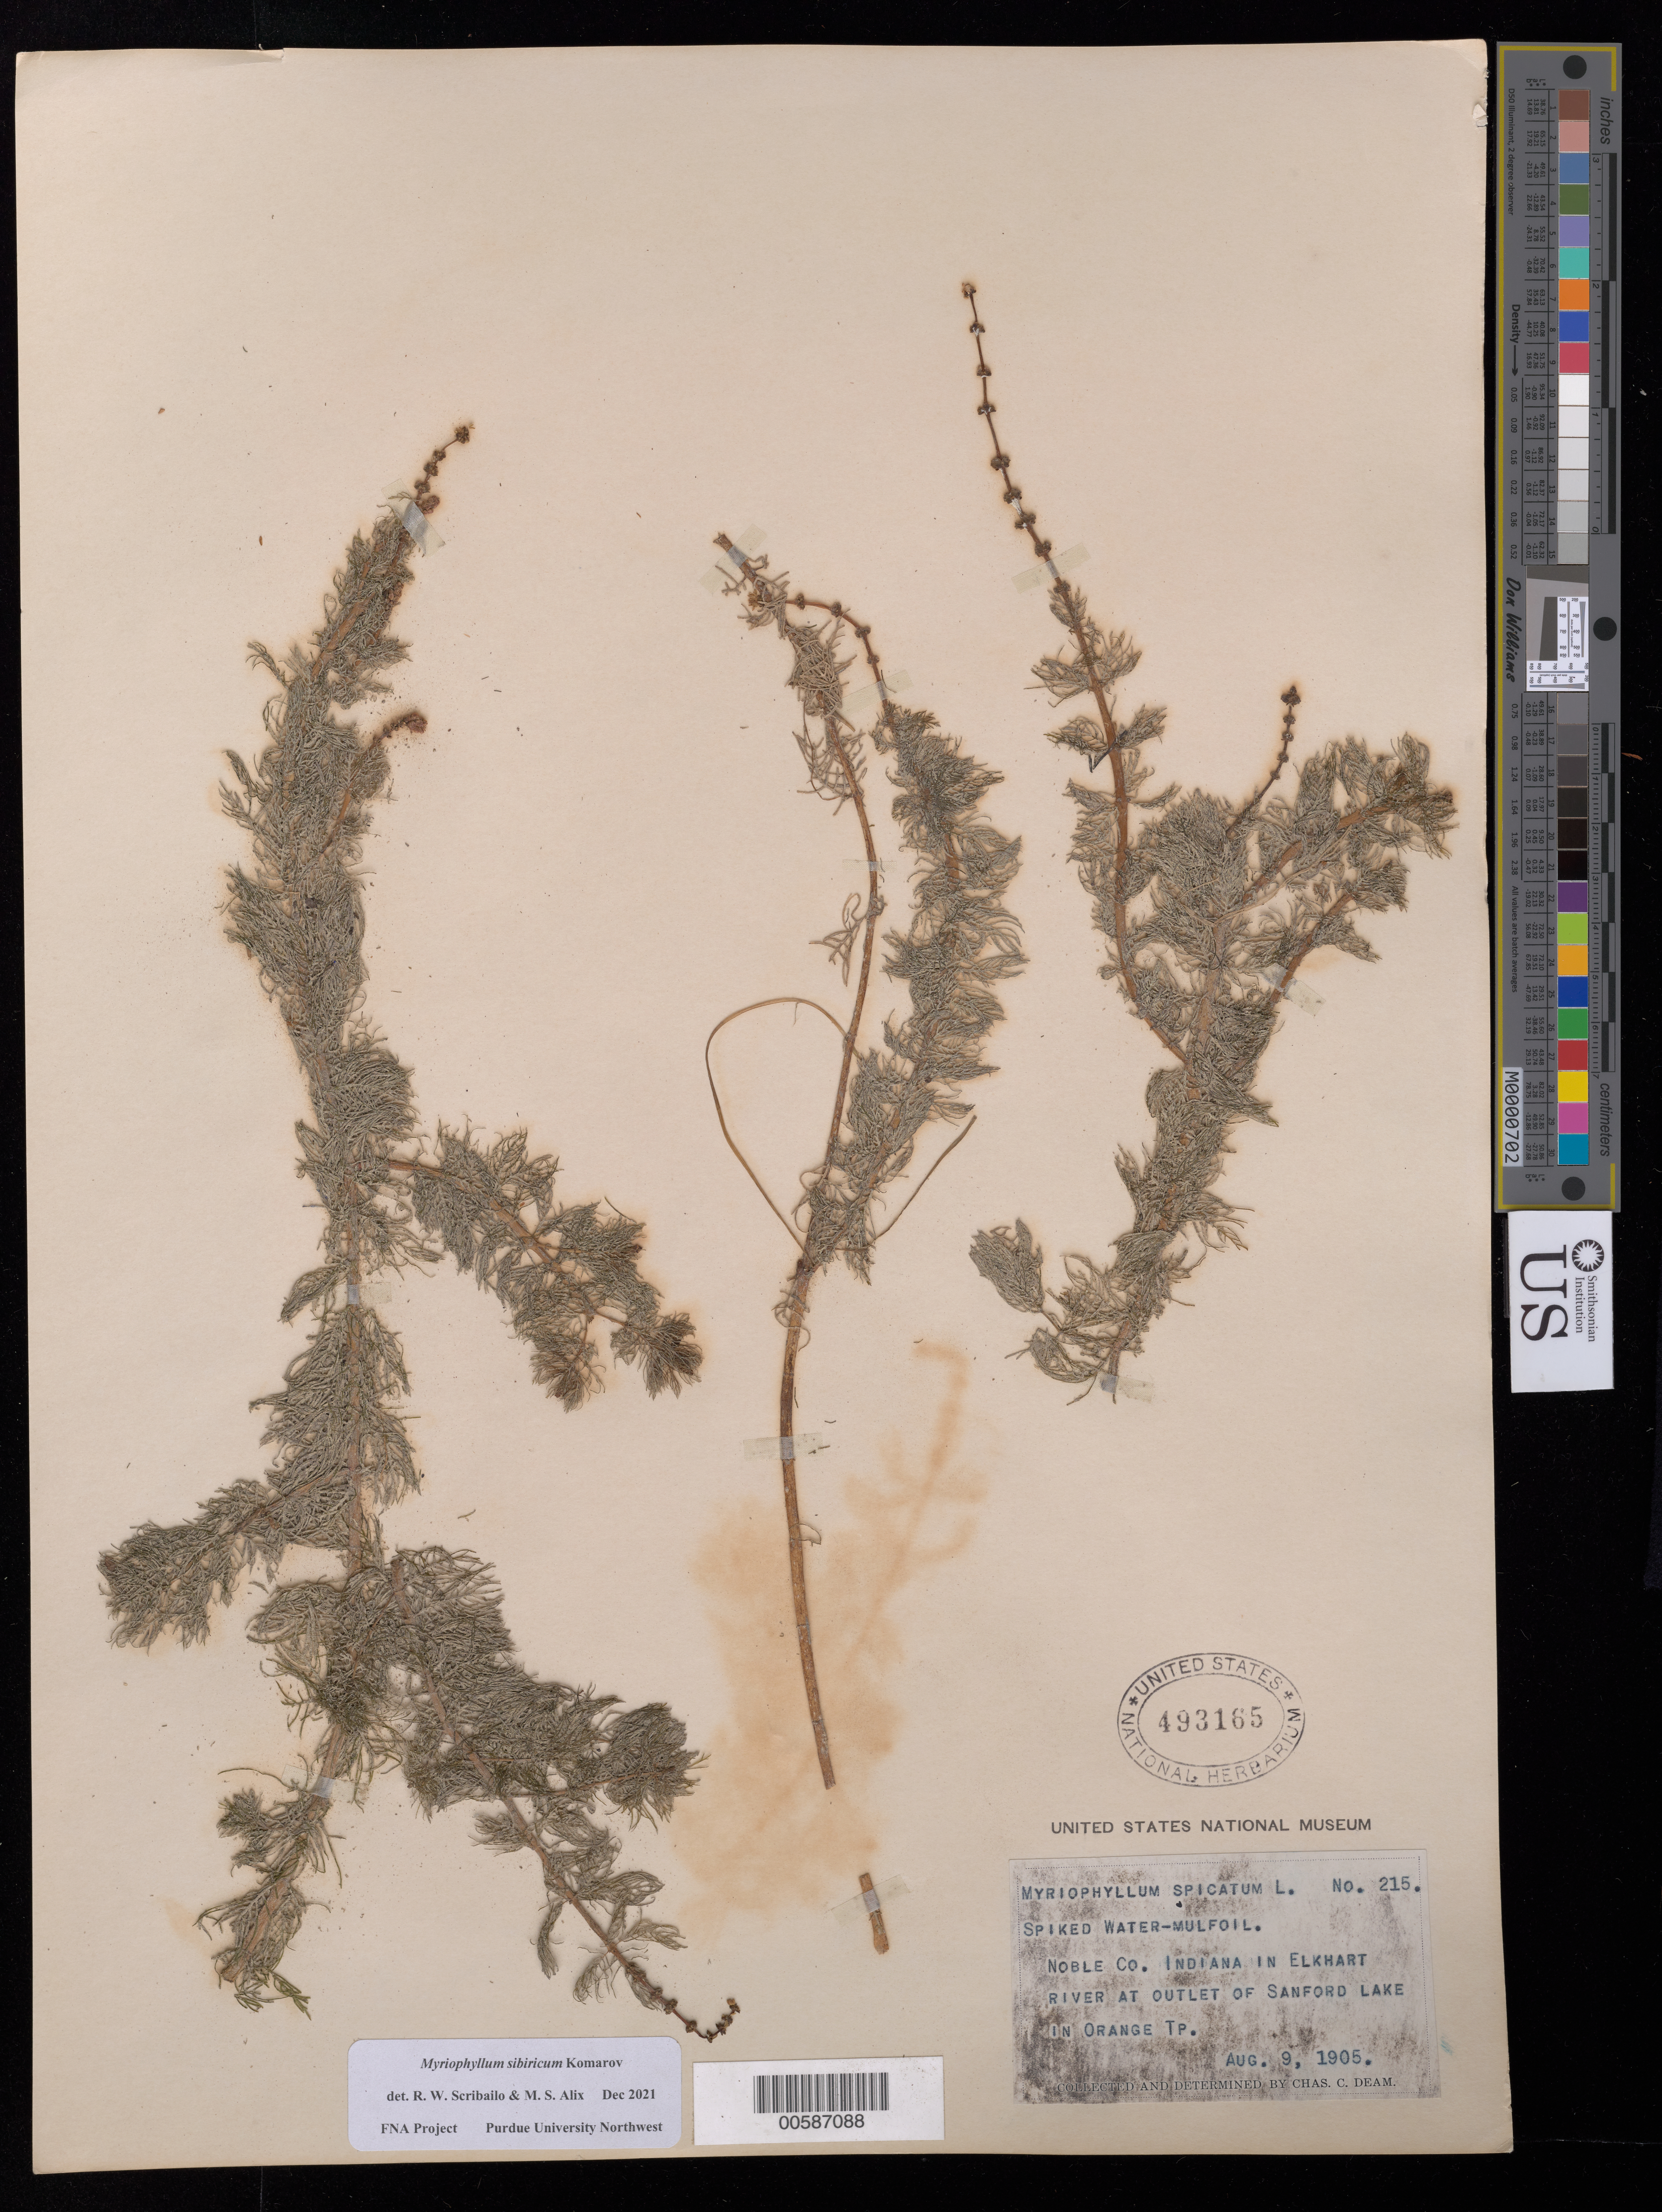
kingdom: Plantae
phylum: Tracheophyta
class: Magnoliopsida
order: Saxifragales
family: Haloragaceae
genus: Myriophyllum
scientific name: Myriophyllum sibiricum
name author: Kom.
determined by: Scribailo, R. W.; Alix, M. S.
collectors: C. C. Deam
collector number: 215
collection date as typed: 09 Aug 1905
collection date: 1905-08-09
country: United States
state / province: Indiana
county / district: Noble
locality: In Elkhart, Sanford Lake in Orange Tp.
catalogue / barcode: US 493165